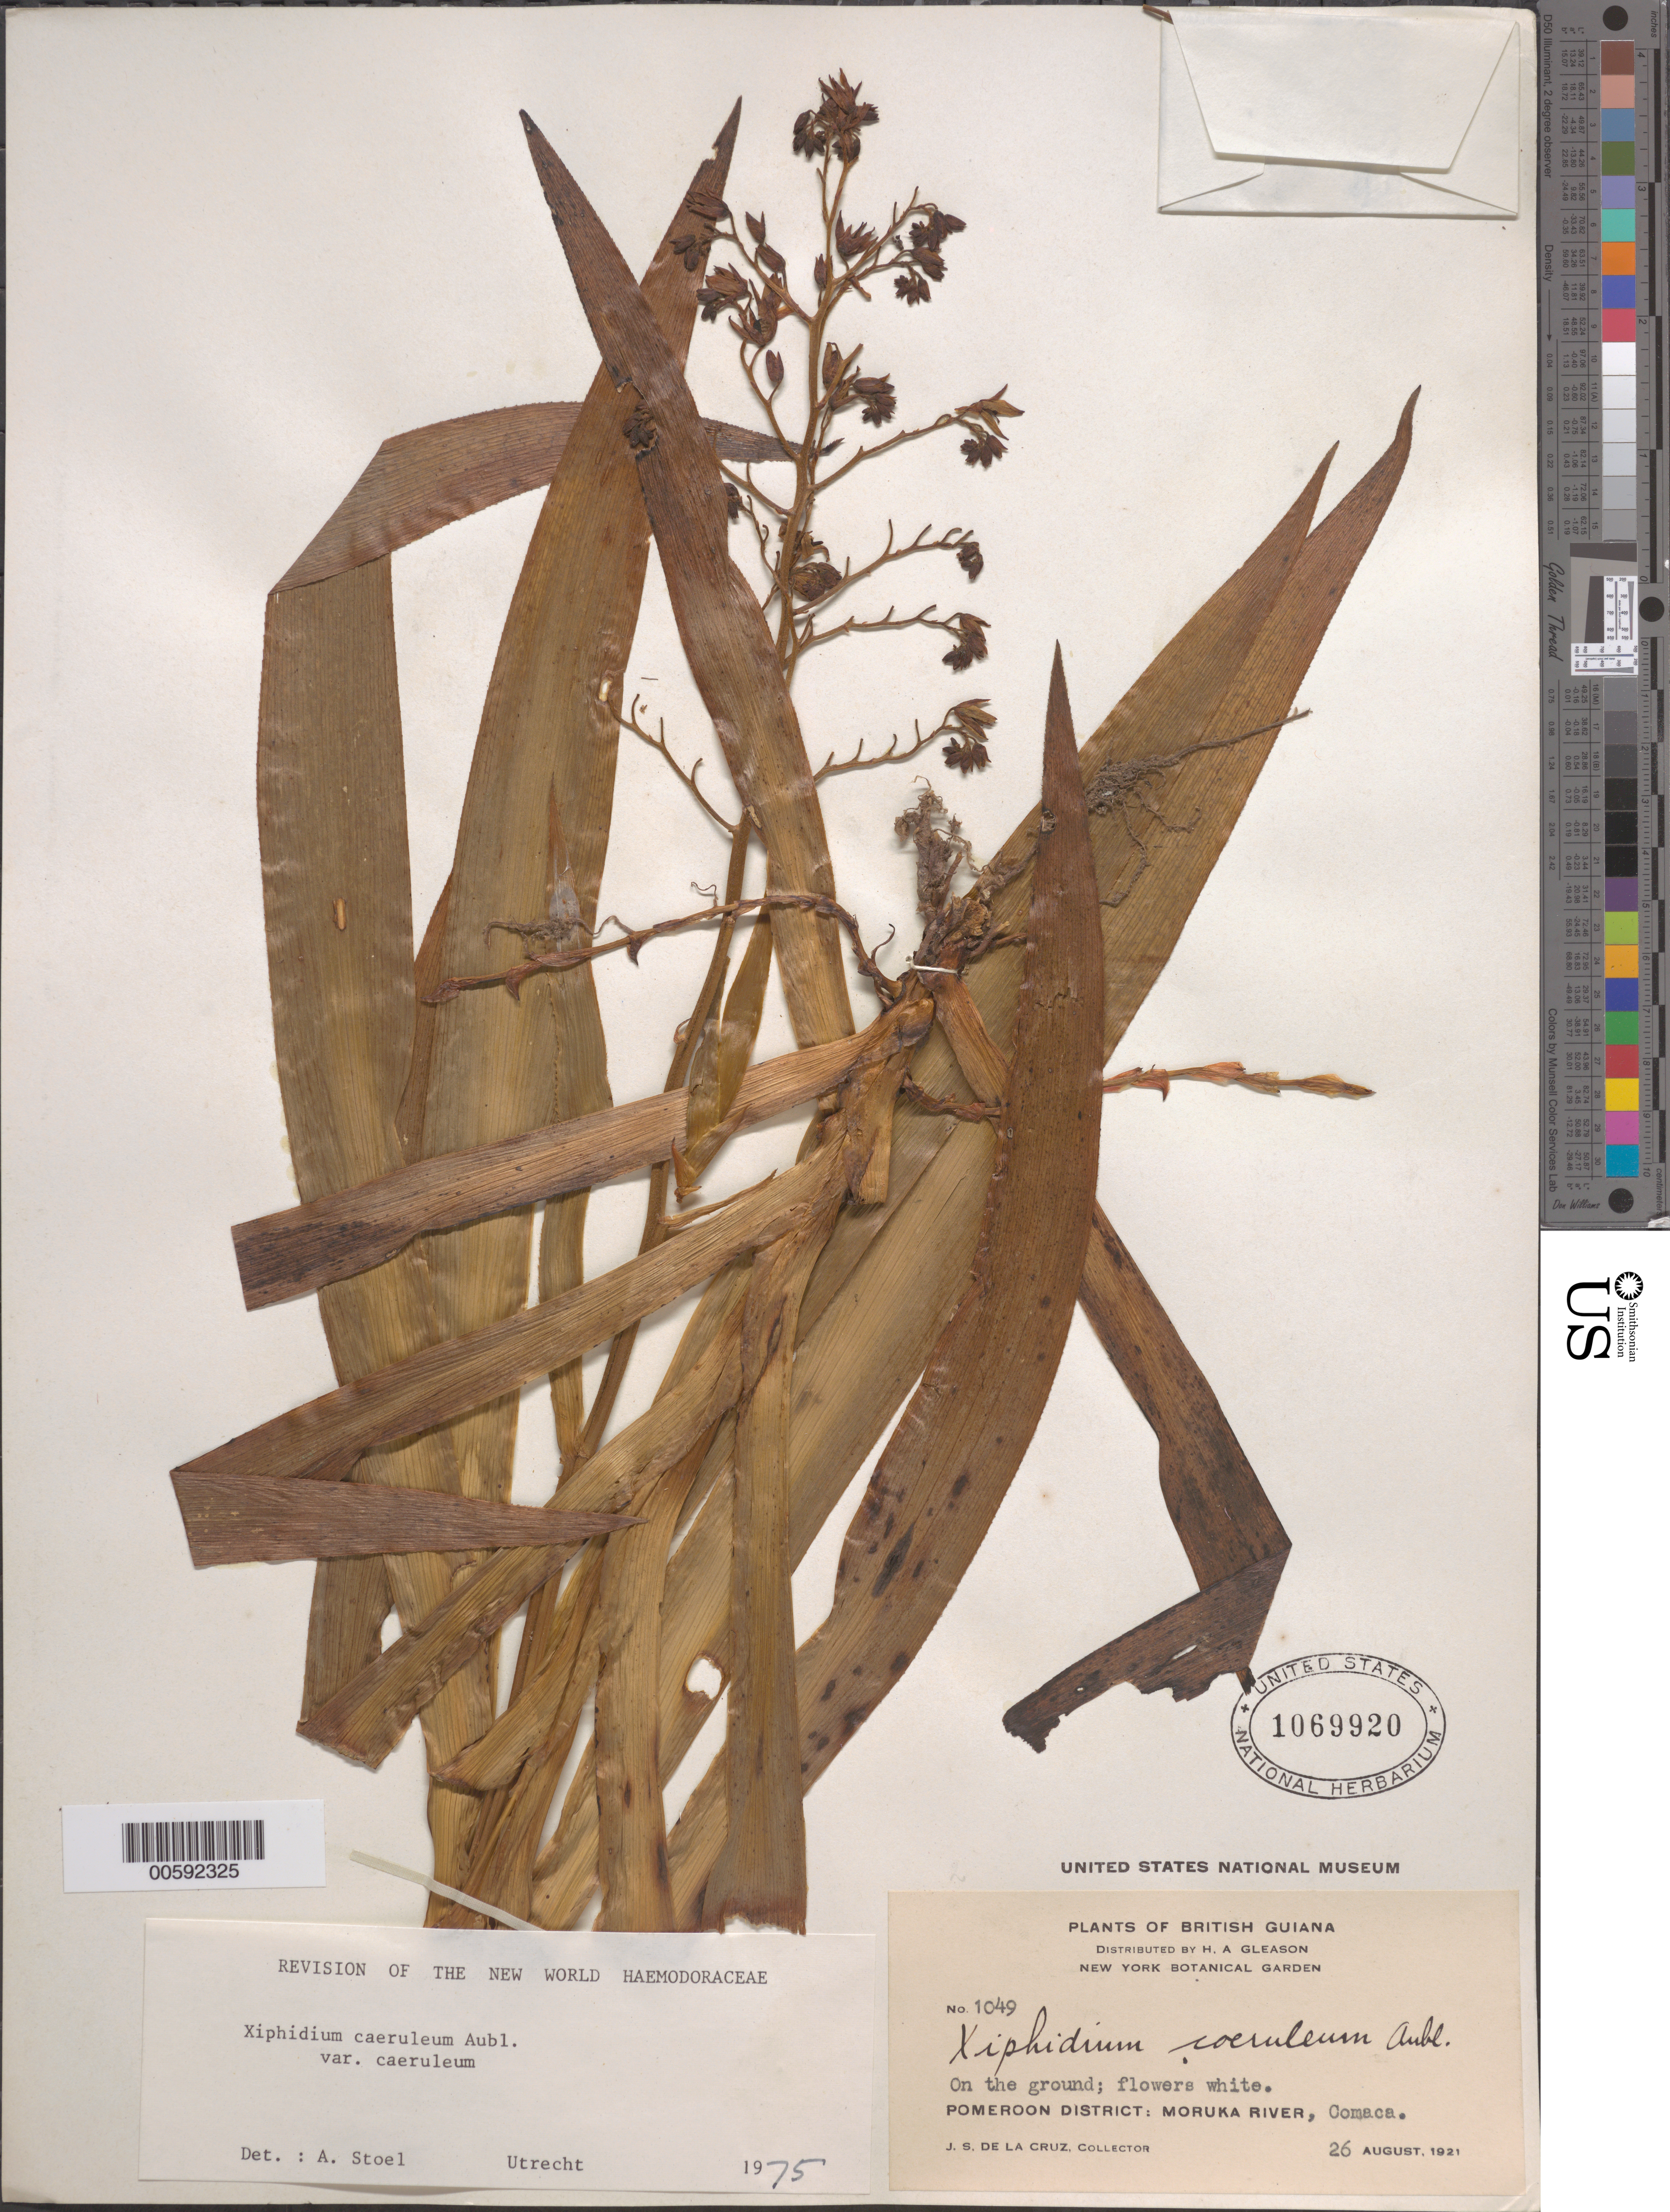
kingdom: Plantae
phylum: Tracheophyta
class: Liliopsida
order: Commelinales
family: Haemodoraceae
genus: Xiphidium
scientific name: Xiphidium caeruleum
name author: Aubl.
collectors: J. S. de la Cruz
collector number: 1049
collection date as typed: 26 Aug 1921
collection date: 1921-08-26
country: Guyana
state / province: Pomeroon-Supenaam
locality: Moruka River, Comaca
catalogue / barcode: US 1069920